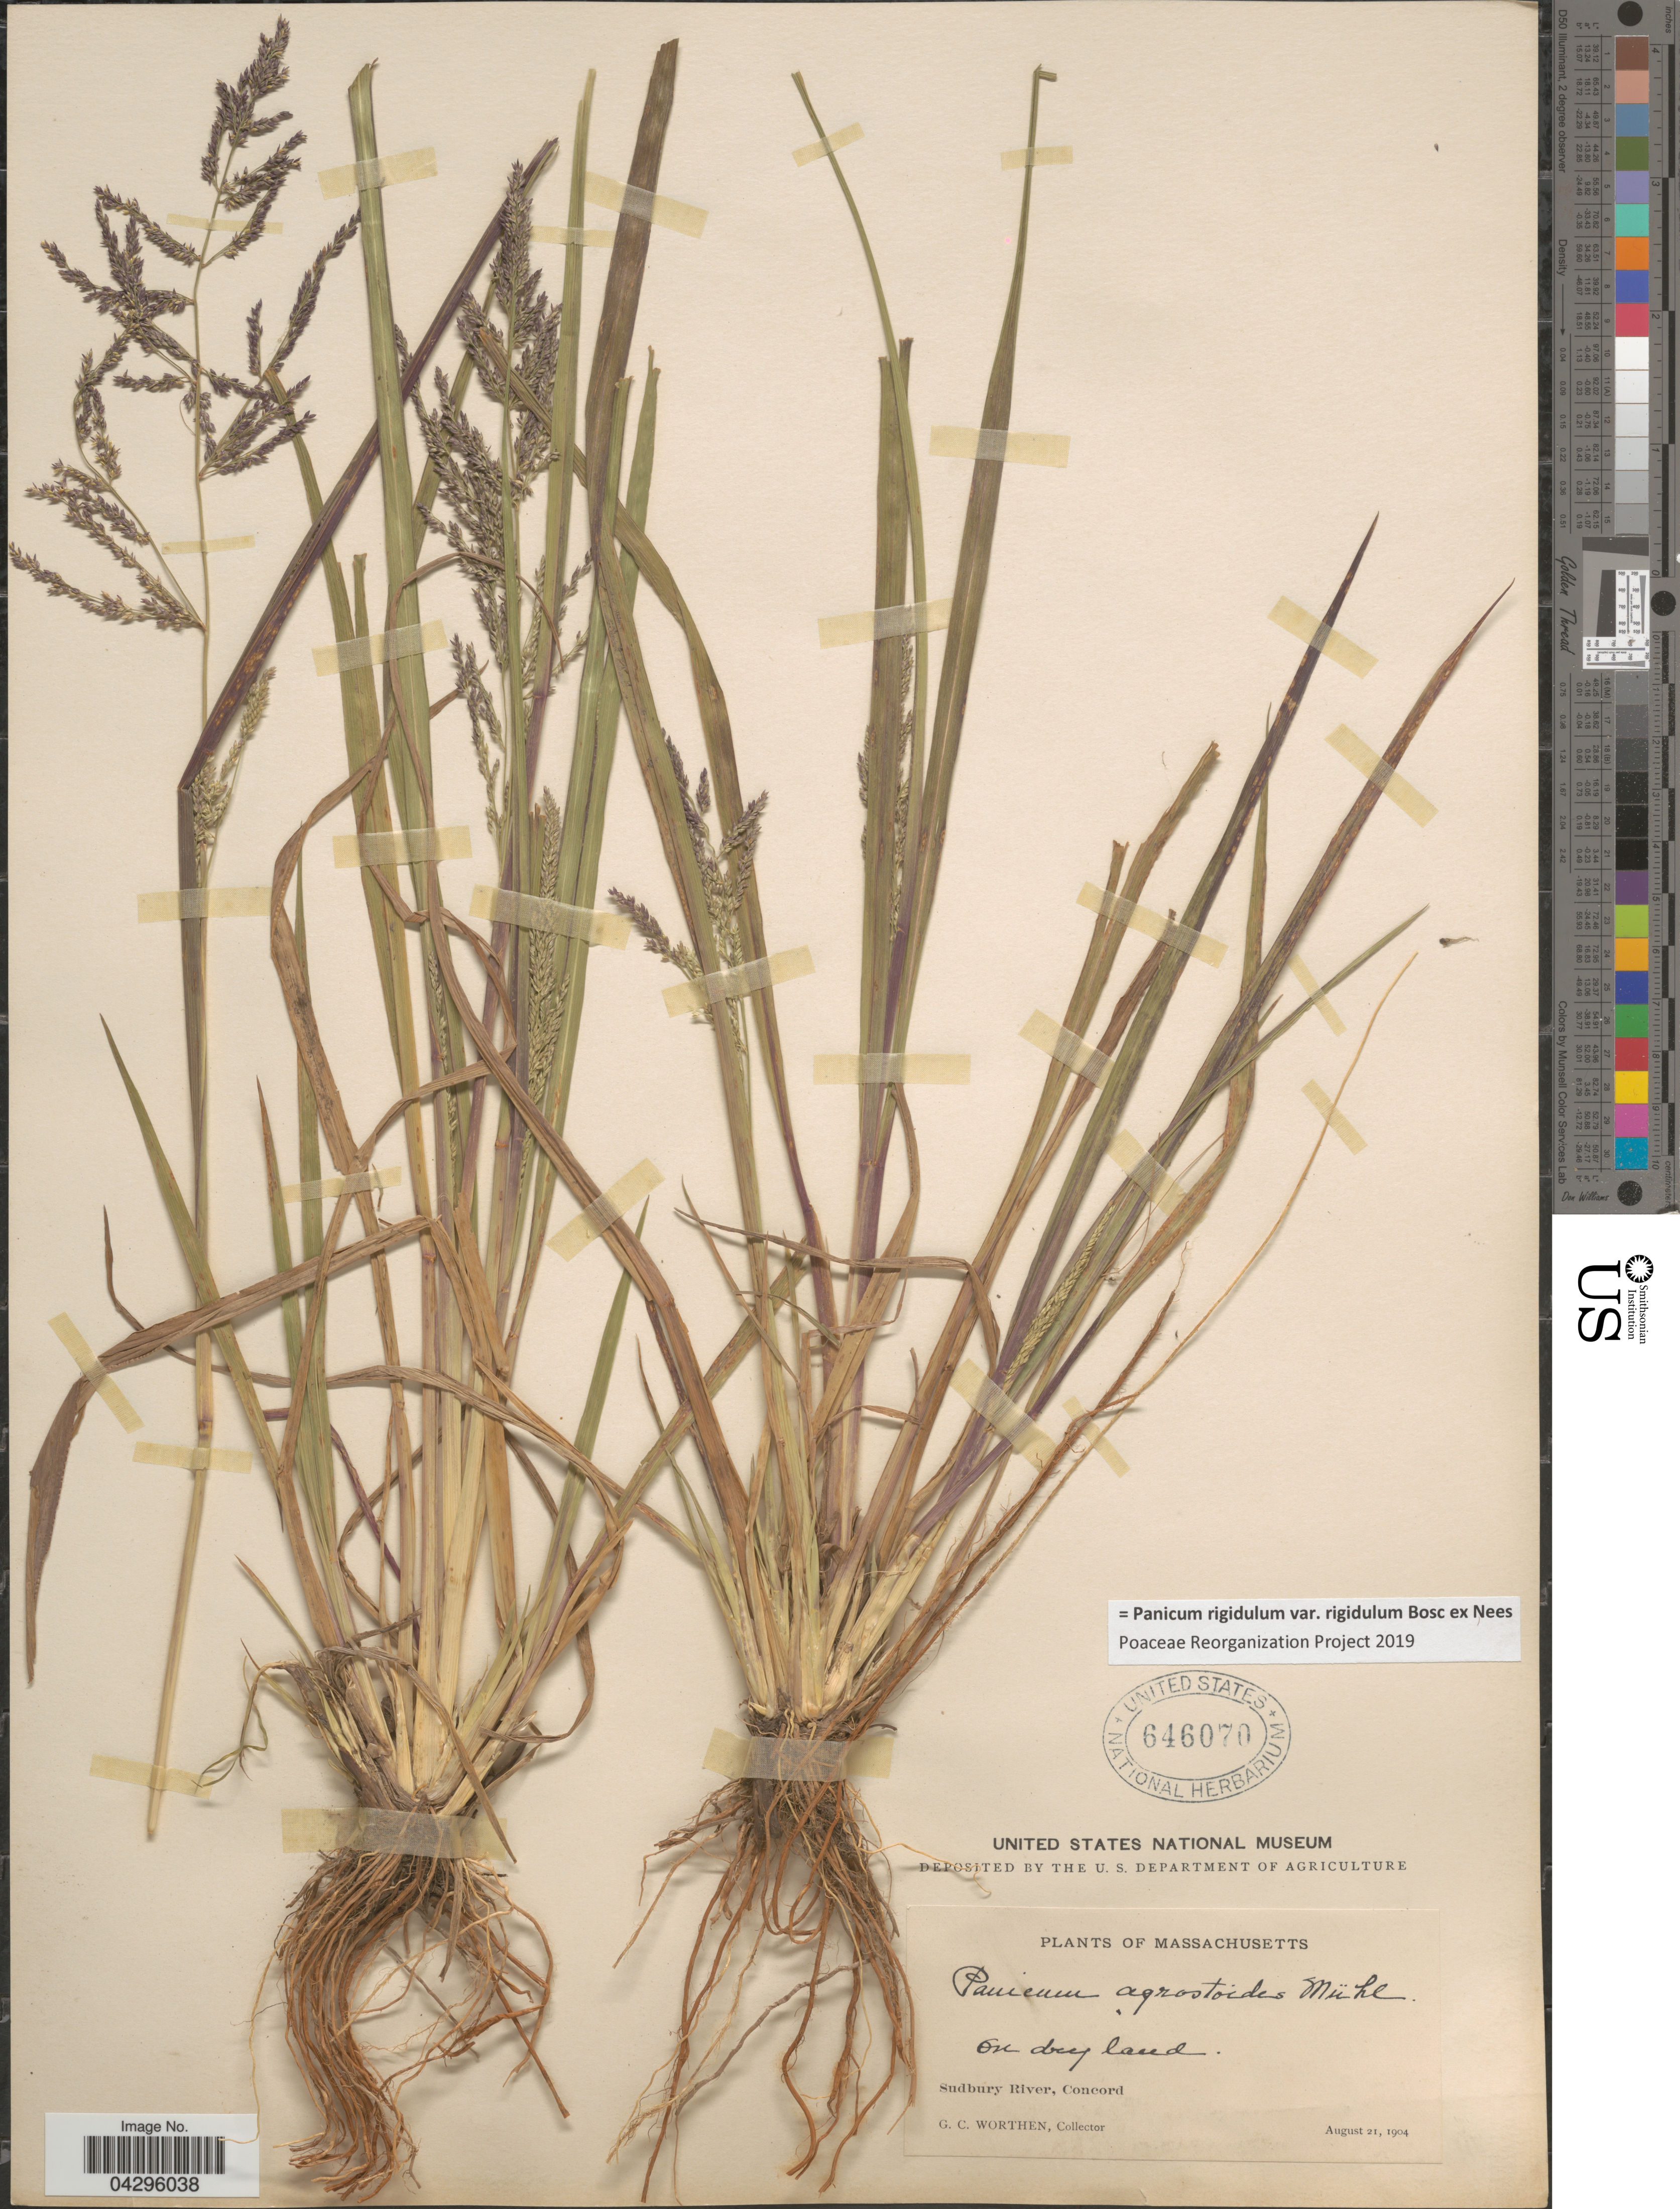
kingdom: Plantae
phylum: Tracheophyta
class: Liliopsida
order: Poales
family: Poaceae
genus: Panicum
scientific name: Panicum rigidulum var. rigidulum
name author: Bosc ex Nees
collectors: G. Worthen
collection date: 1904-08-21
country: United States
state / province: Massachusetts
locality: On dry land. Sudbury River, Concord.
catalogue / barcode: US 646070